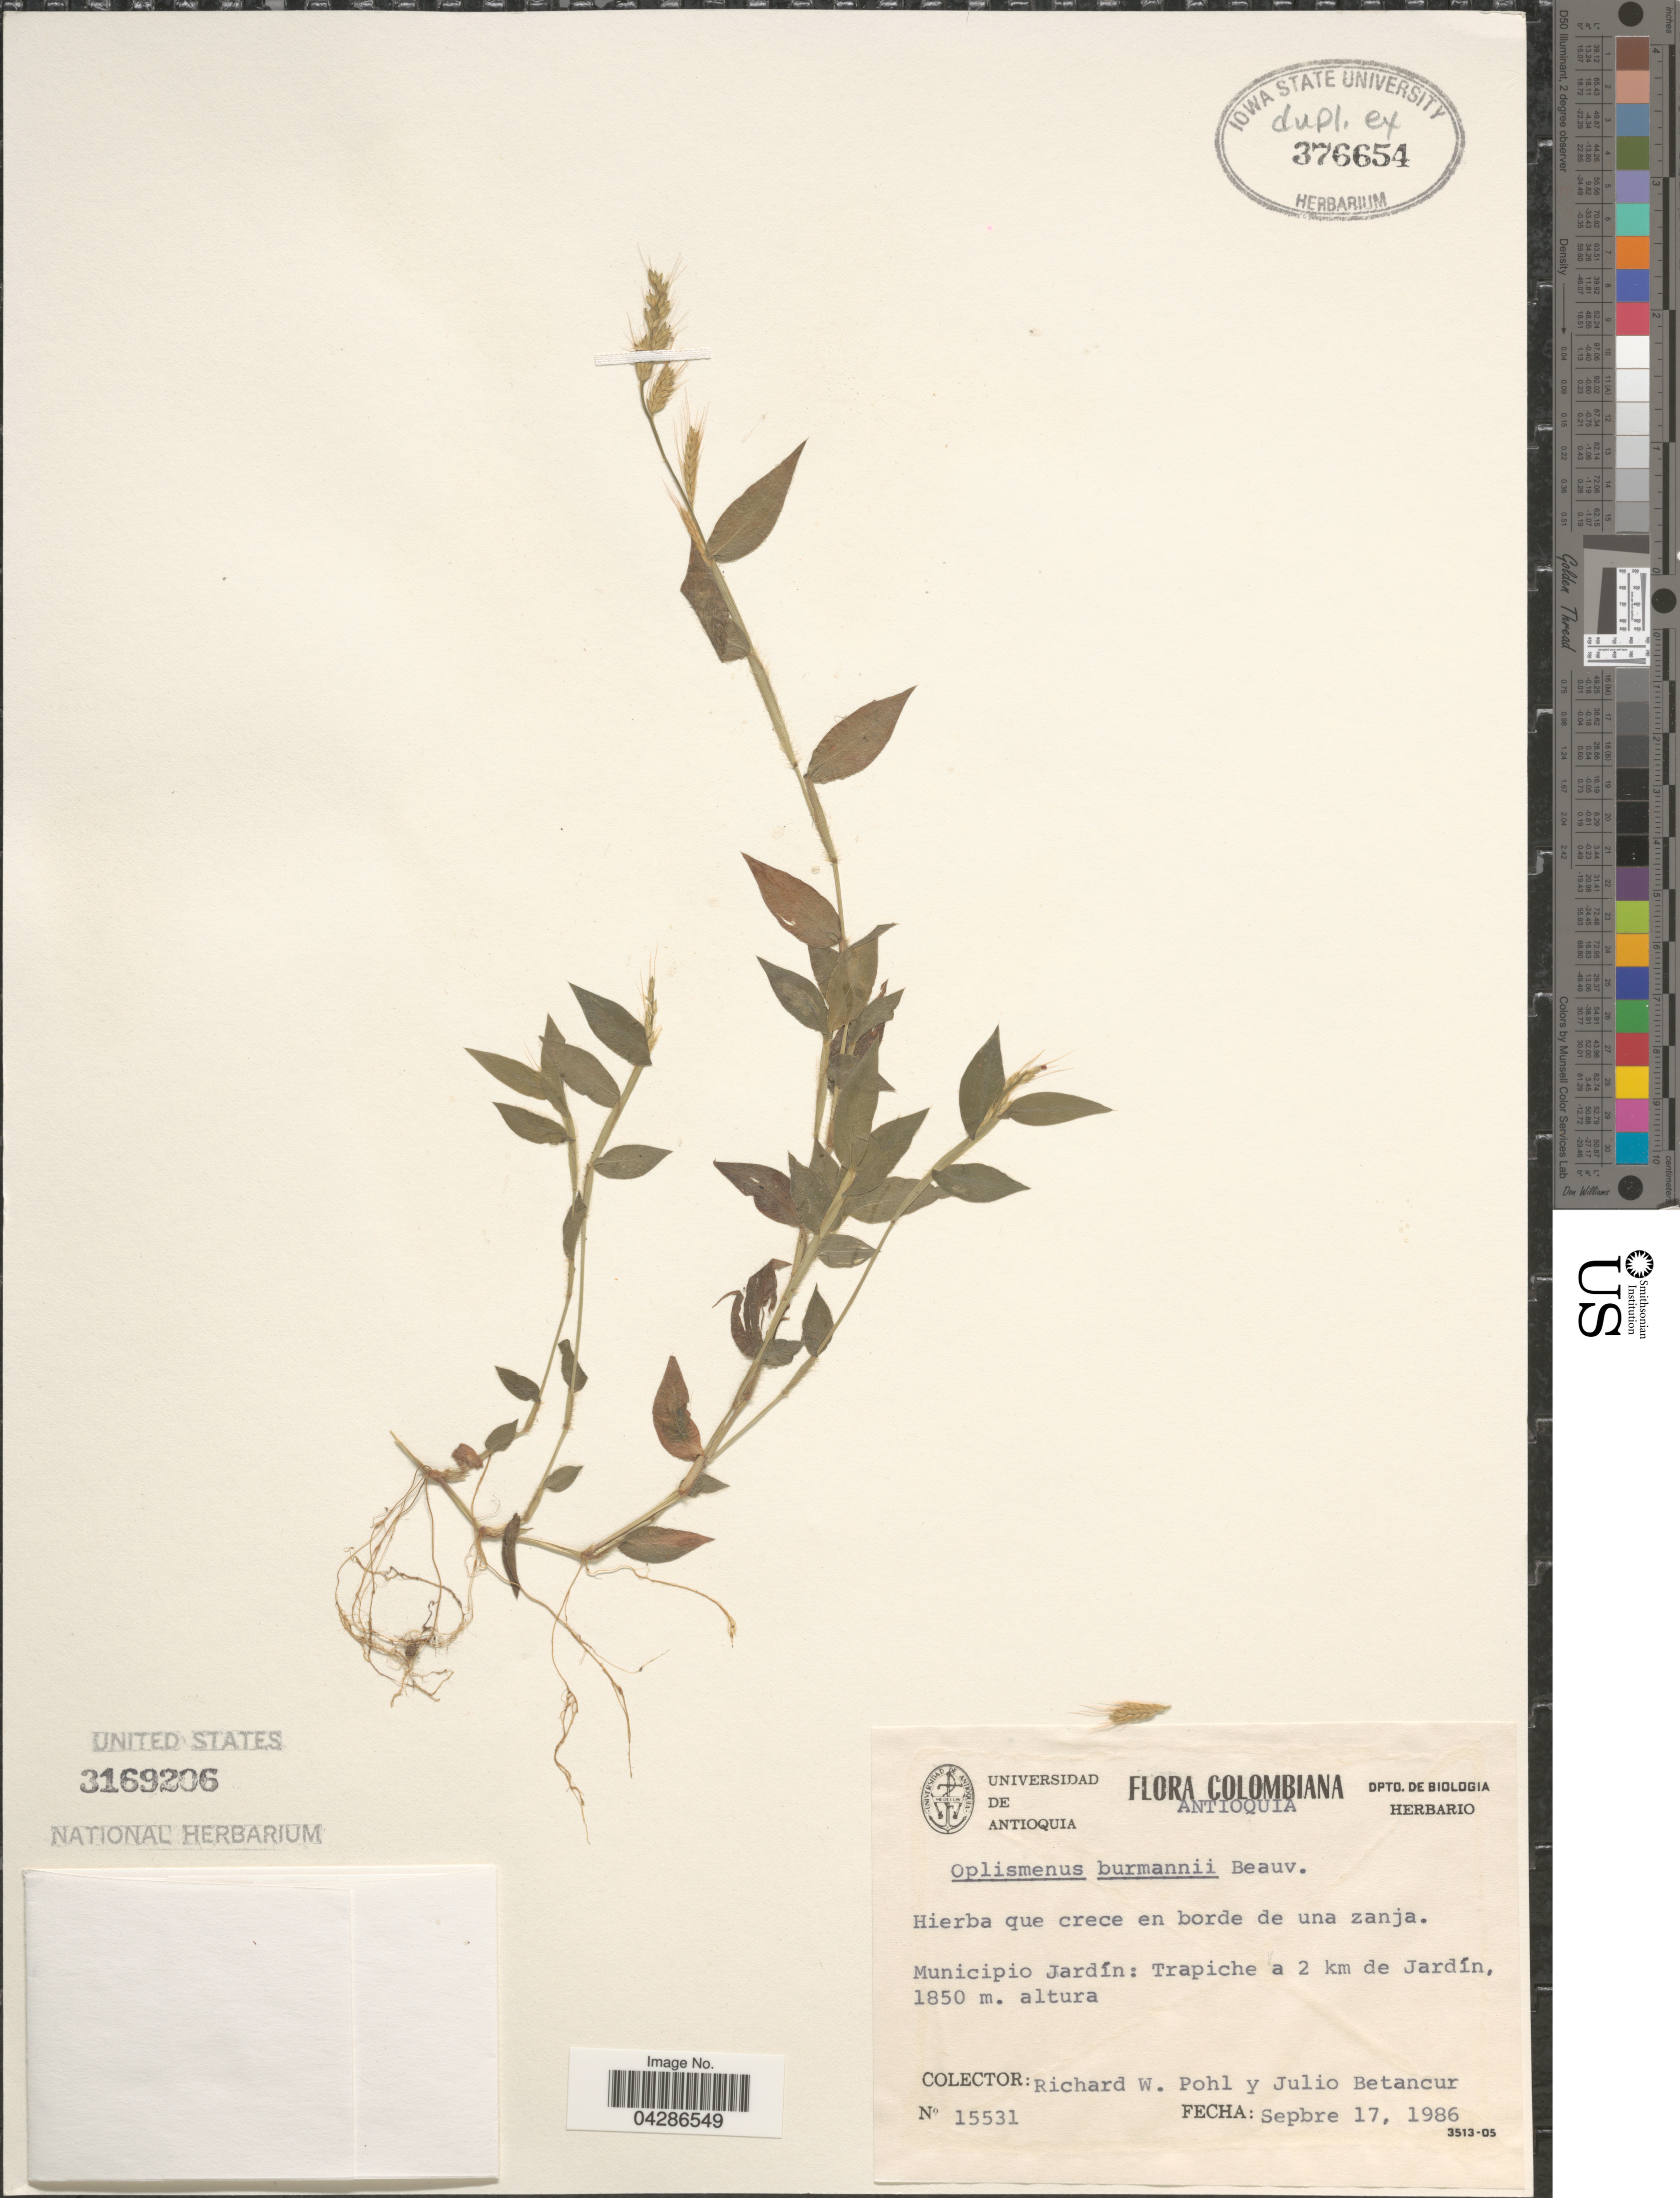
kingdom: Plantae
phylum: Tracheophyta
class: Liliopsida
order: Poales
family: Poaceae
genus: Oplismenus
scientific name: Oplismenus burmannii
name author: (Retz.) P. Beauv.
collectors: R. W. Pohl & J. Betancur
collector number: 15531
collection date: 1986-09-17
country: Colombia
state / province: Antioquia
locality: Municipio Jardín: Trapiche a 2 km de Jardín.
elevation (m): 1850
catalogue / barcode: US 3169206